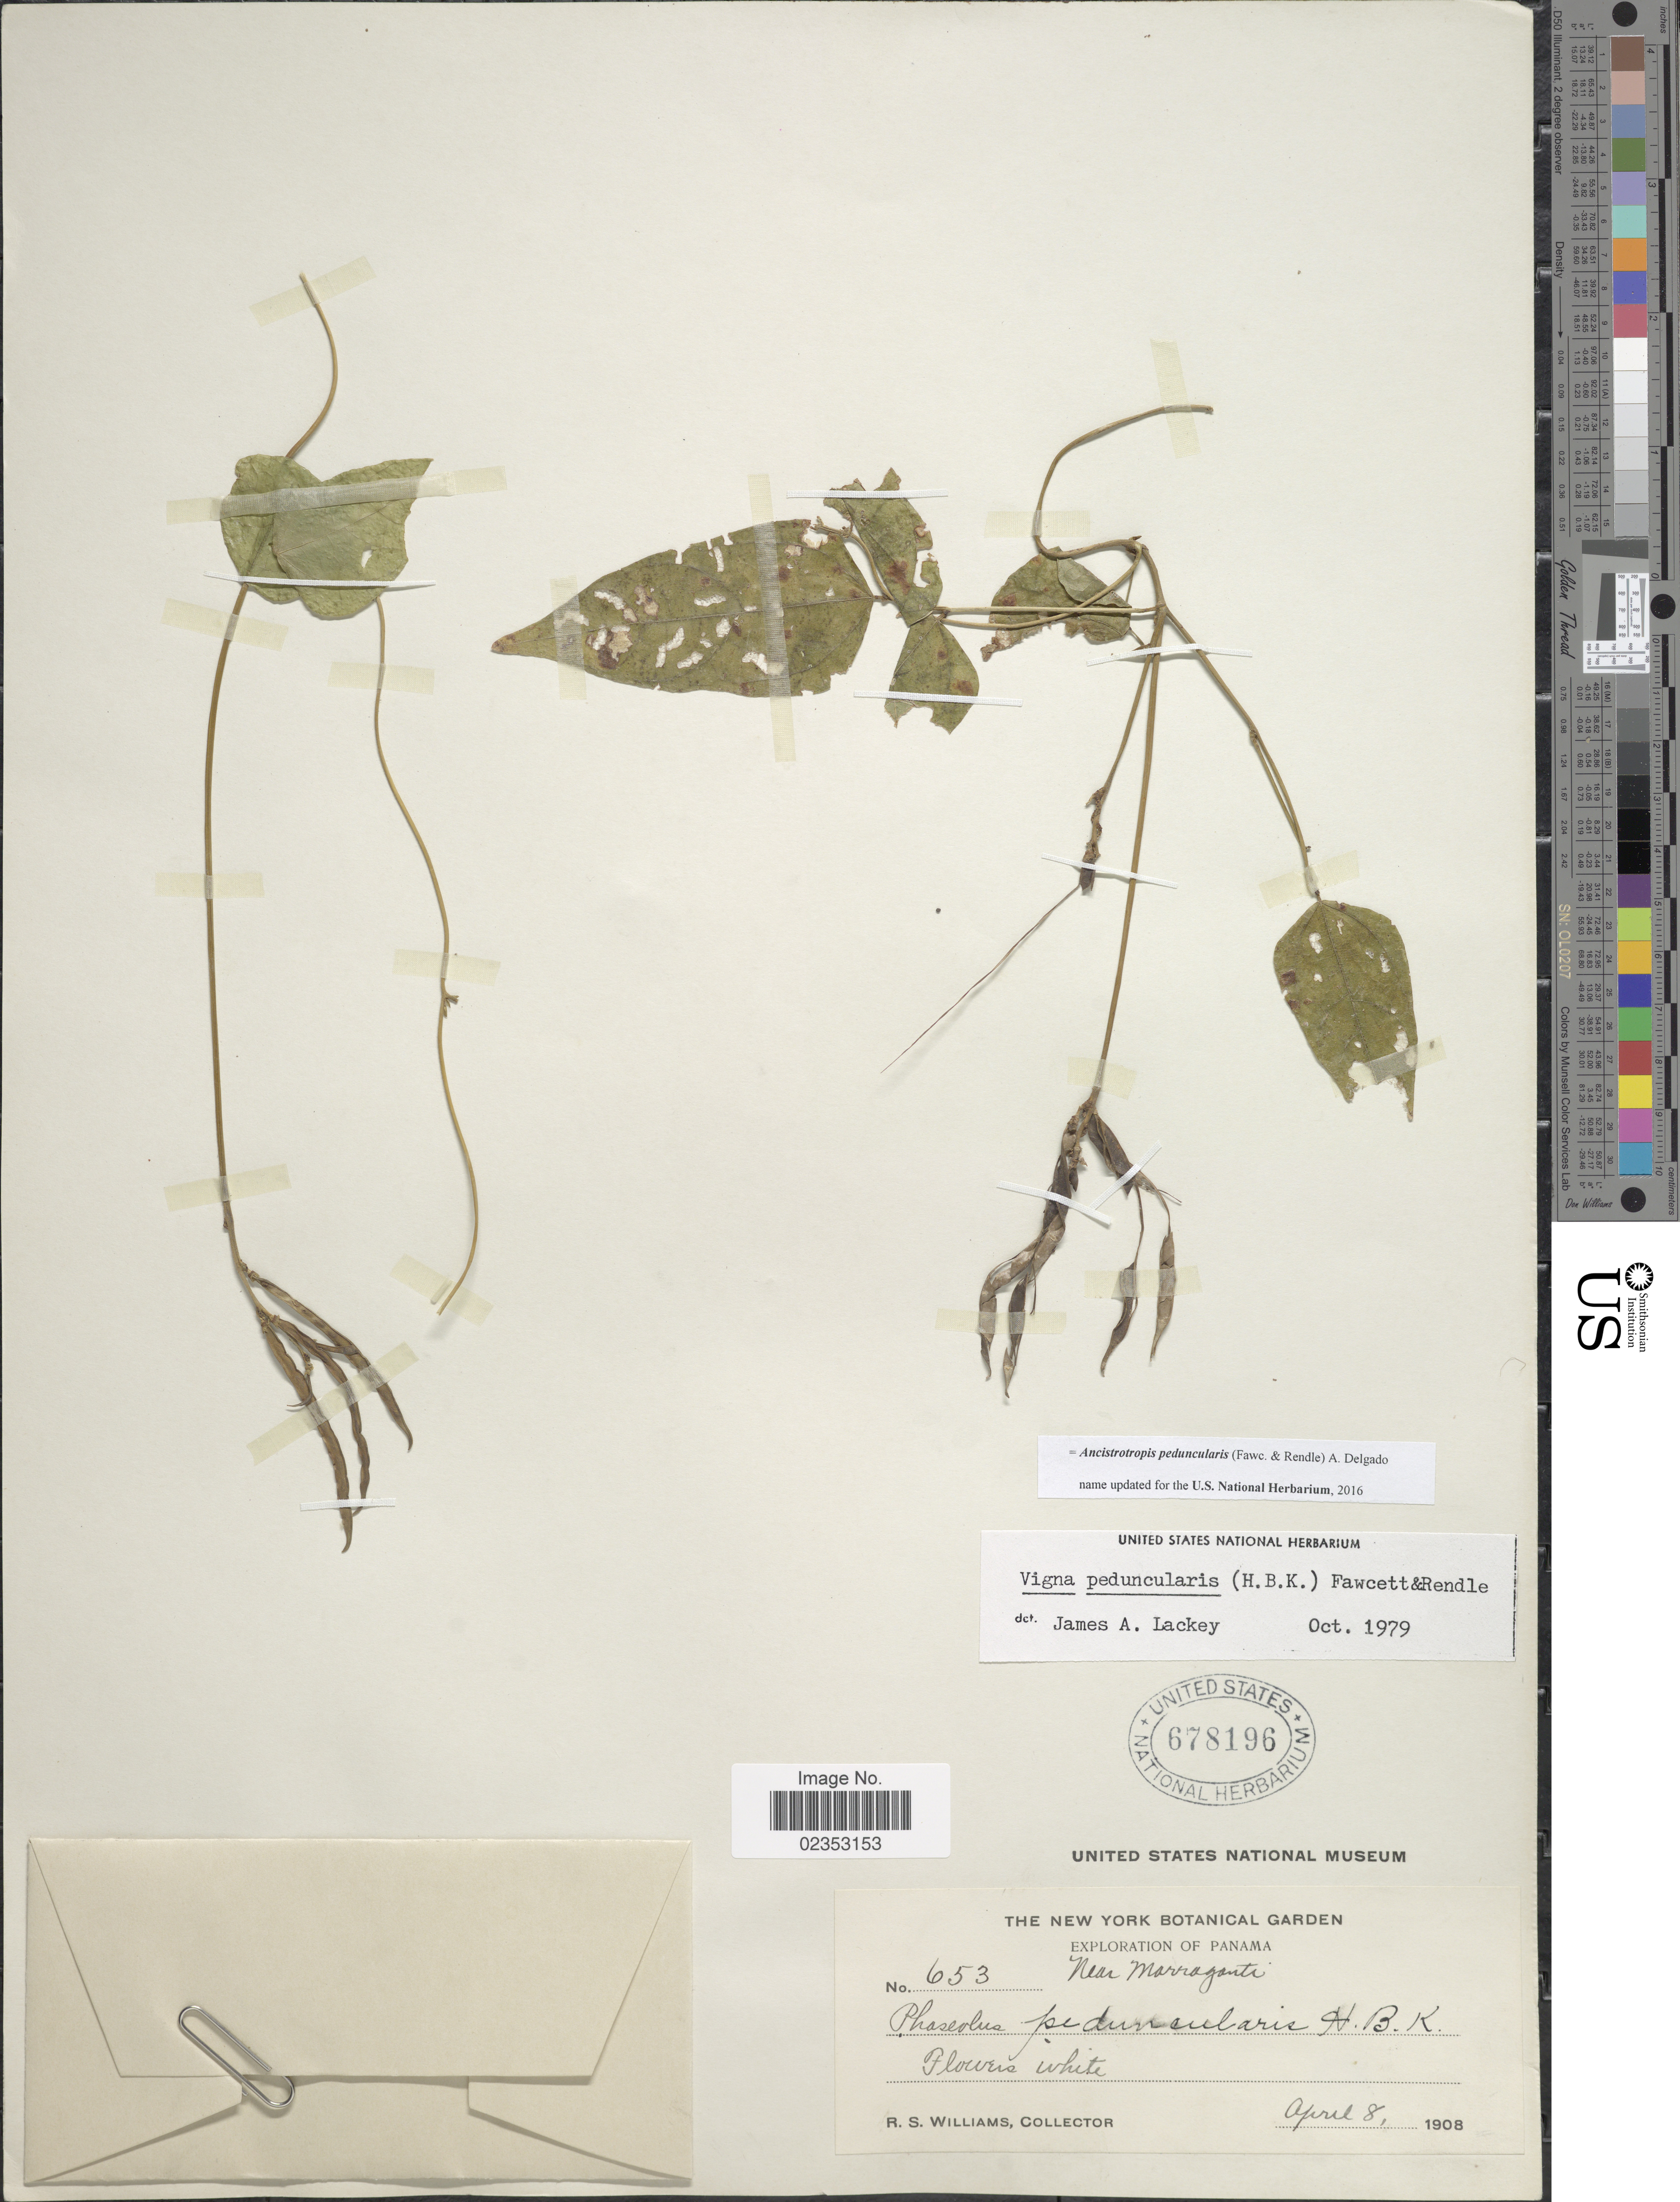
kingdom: Plantae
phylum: Tracheophyta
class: Magnoliopsida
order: Fabales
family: Fabaceae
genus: Ancistrotropis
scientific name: Ancistrotropis peduncularis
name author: (Fawc. & Rendle) A. Delgado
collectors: R. S. Williams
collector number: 653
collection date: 1908-04-08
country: Panama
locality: Near Marraganti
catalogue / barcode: US 678196